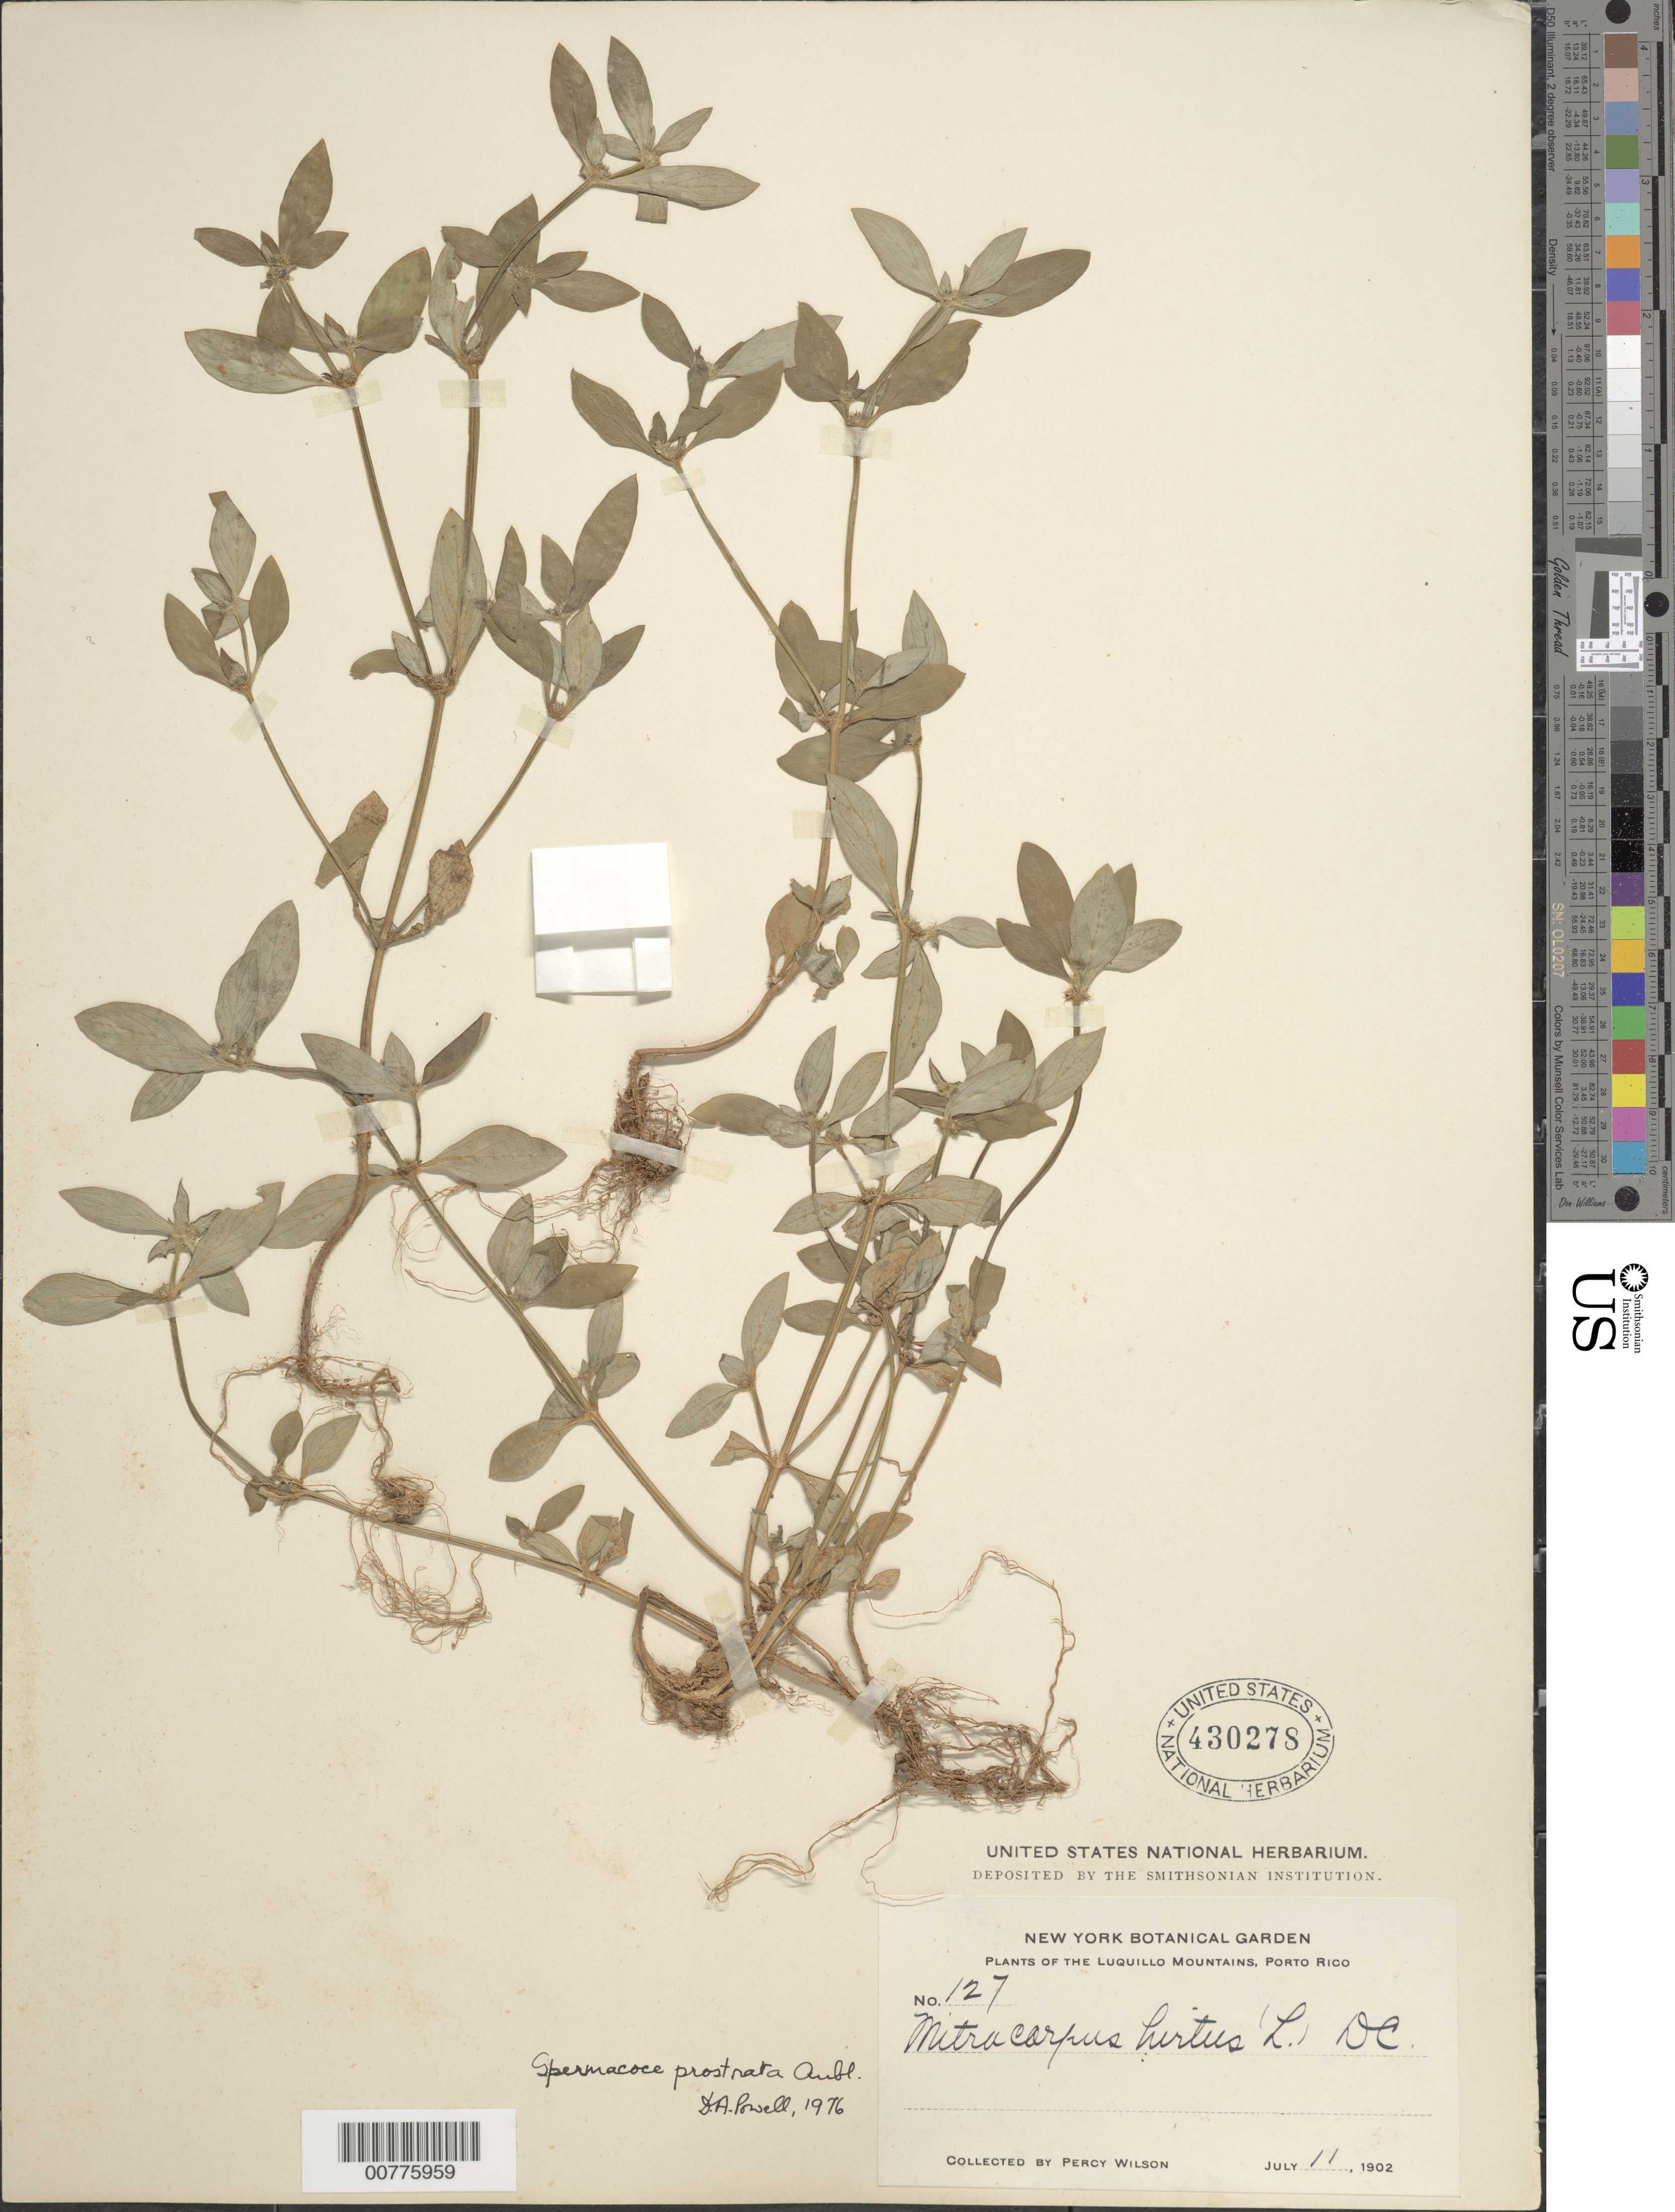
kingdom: Plantae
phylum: Tracheophyta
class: Magnoliopsida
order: Gentianales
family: Rubiaceae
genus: Spermacoce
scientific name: Spermacoce prostrata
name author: Aubl.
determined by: Powell, A.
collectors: P. Wilson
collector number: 127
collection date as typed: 11 Jul 1902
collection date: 1902-07-11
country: Puerto Rico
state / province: Luquillo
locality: Luquillo Mountains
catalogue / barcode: US 430278